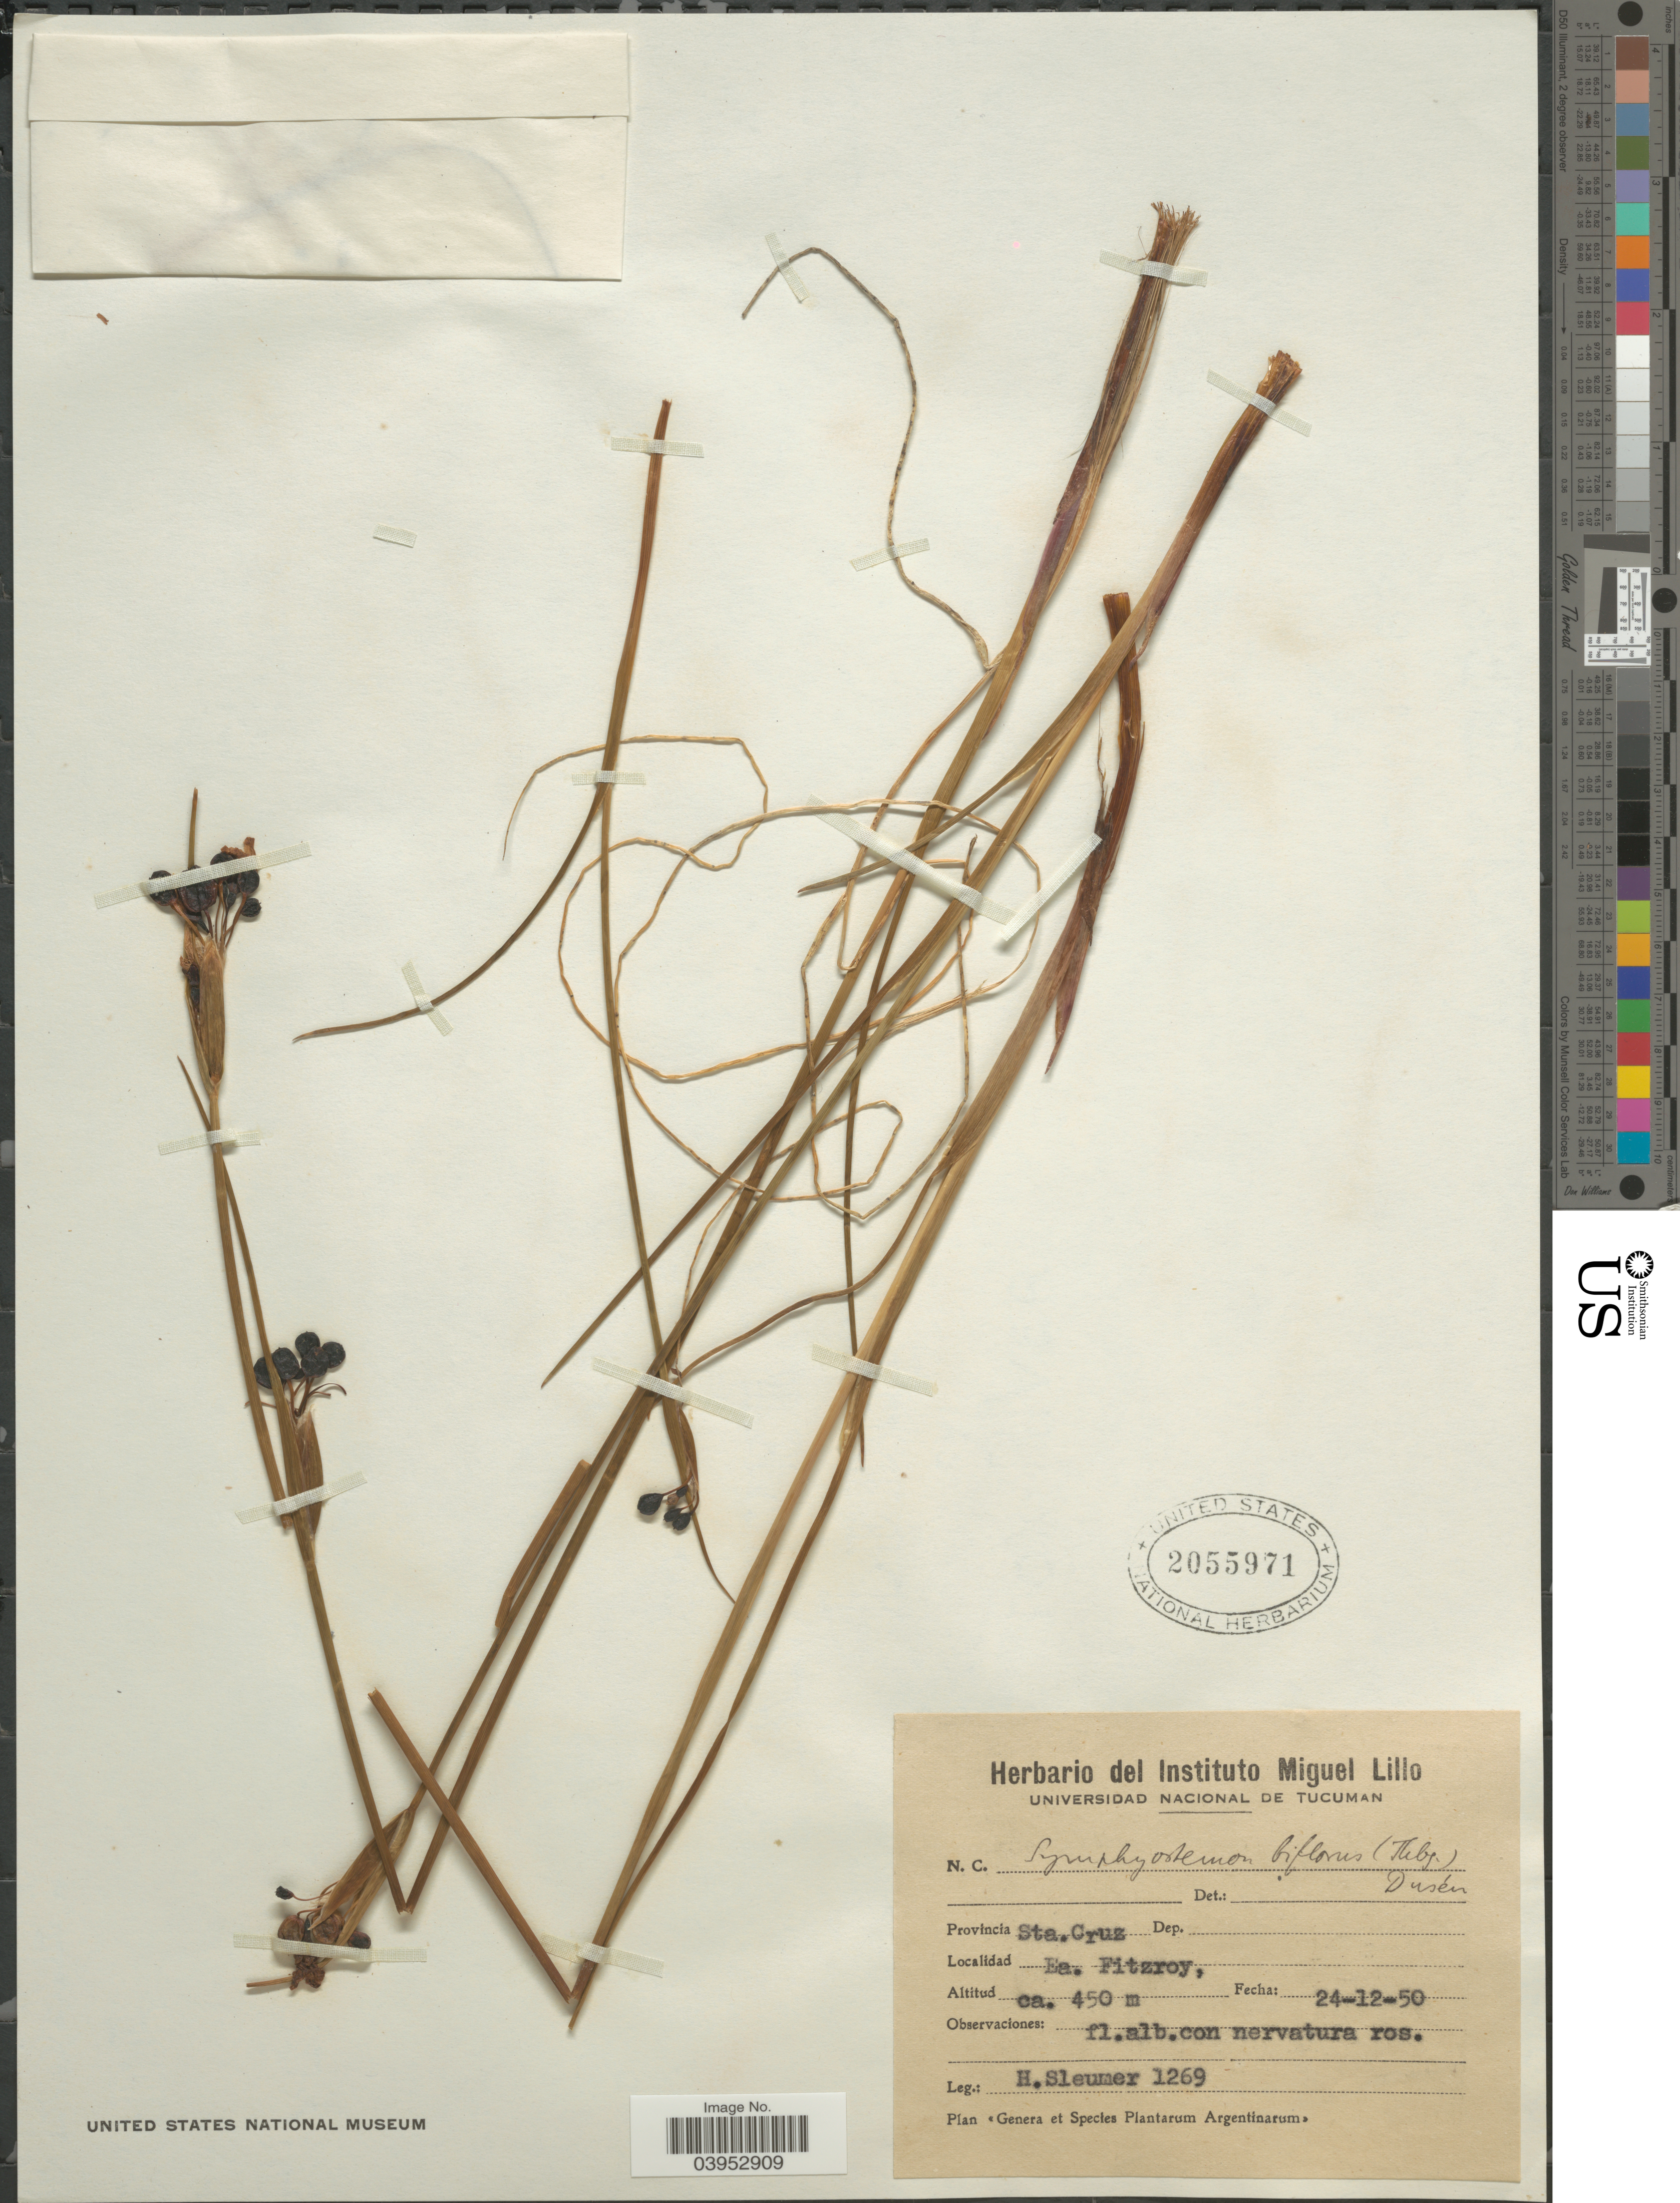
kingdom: Plantae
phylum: Tracheophyta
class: Liliopsida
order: Asparagales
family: Iridaceae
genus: Olsynium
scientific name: Olsynium biflorum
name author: (Thunb.) Goldblatt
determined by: Strong, Mark T., (BOT), Smithsonian Institution - National Museum of Natural History (UNITED STATES)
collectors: H. O. Sleumer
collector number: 1269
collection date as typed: Transcribed d/m/y: 24/12/50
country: Argentina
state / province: Santa Cruz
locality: Ea. Fitzroy.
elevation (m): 450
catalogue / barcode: US 2055971